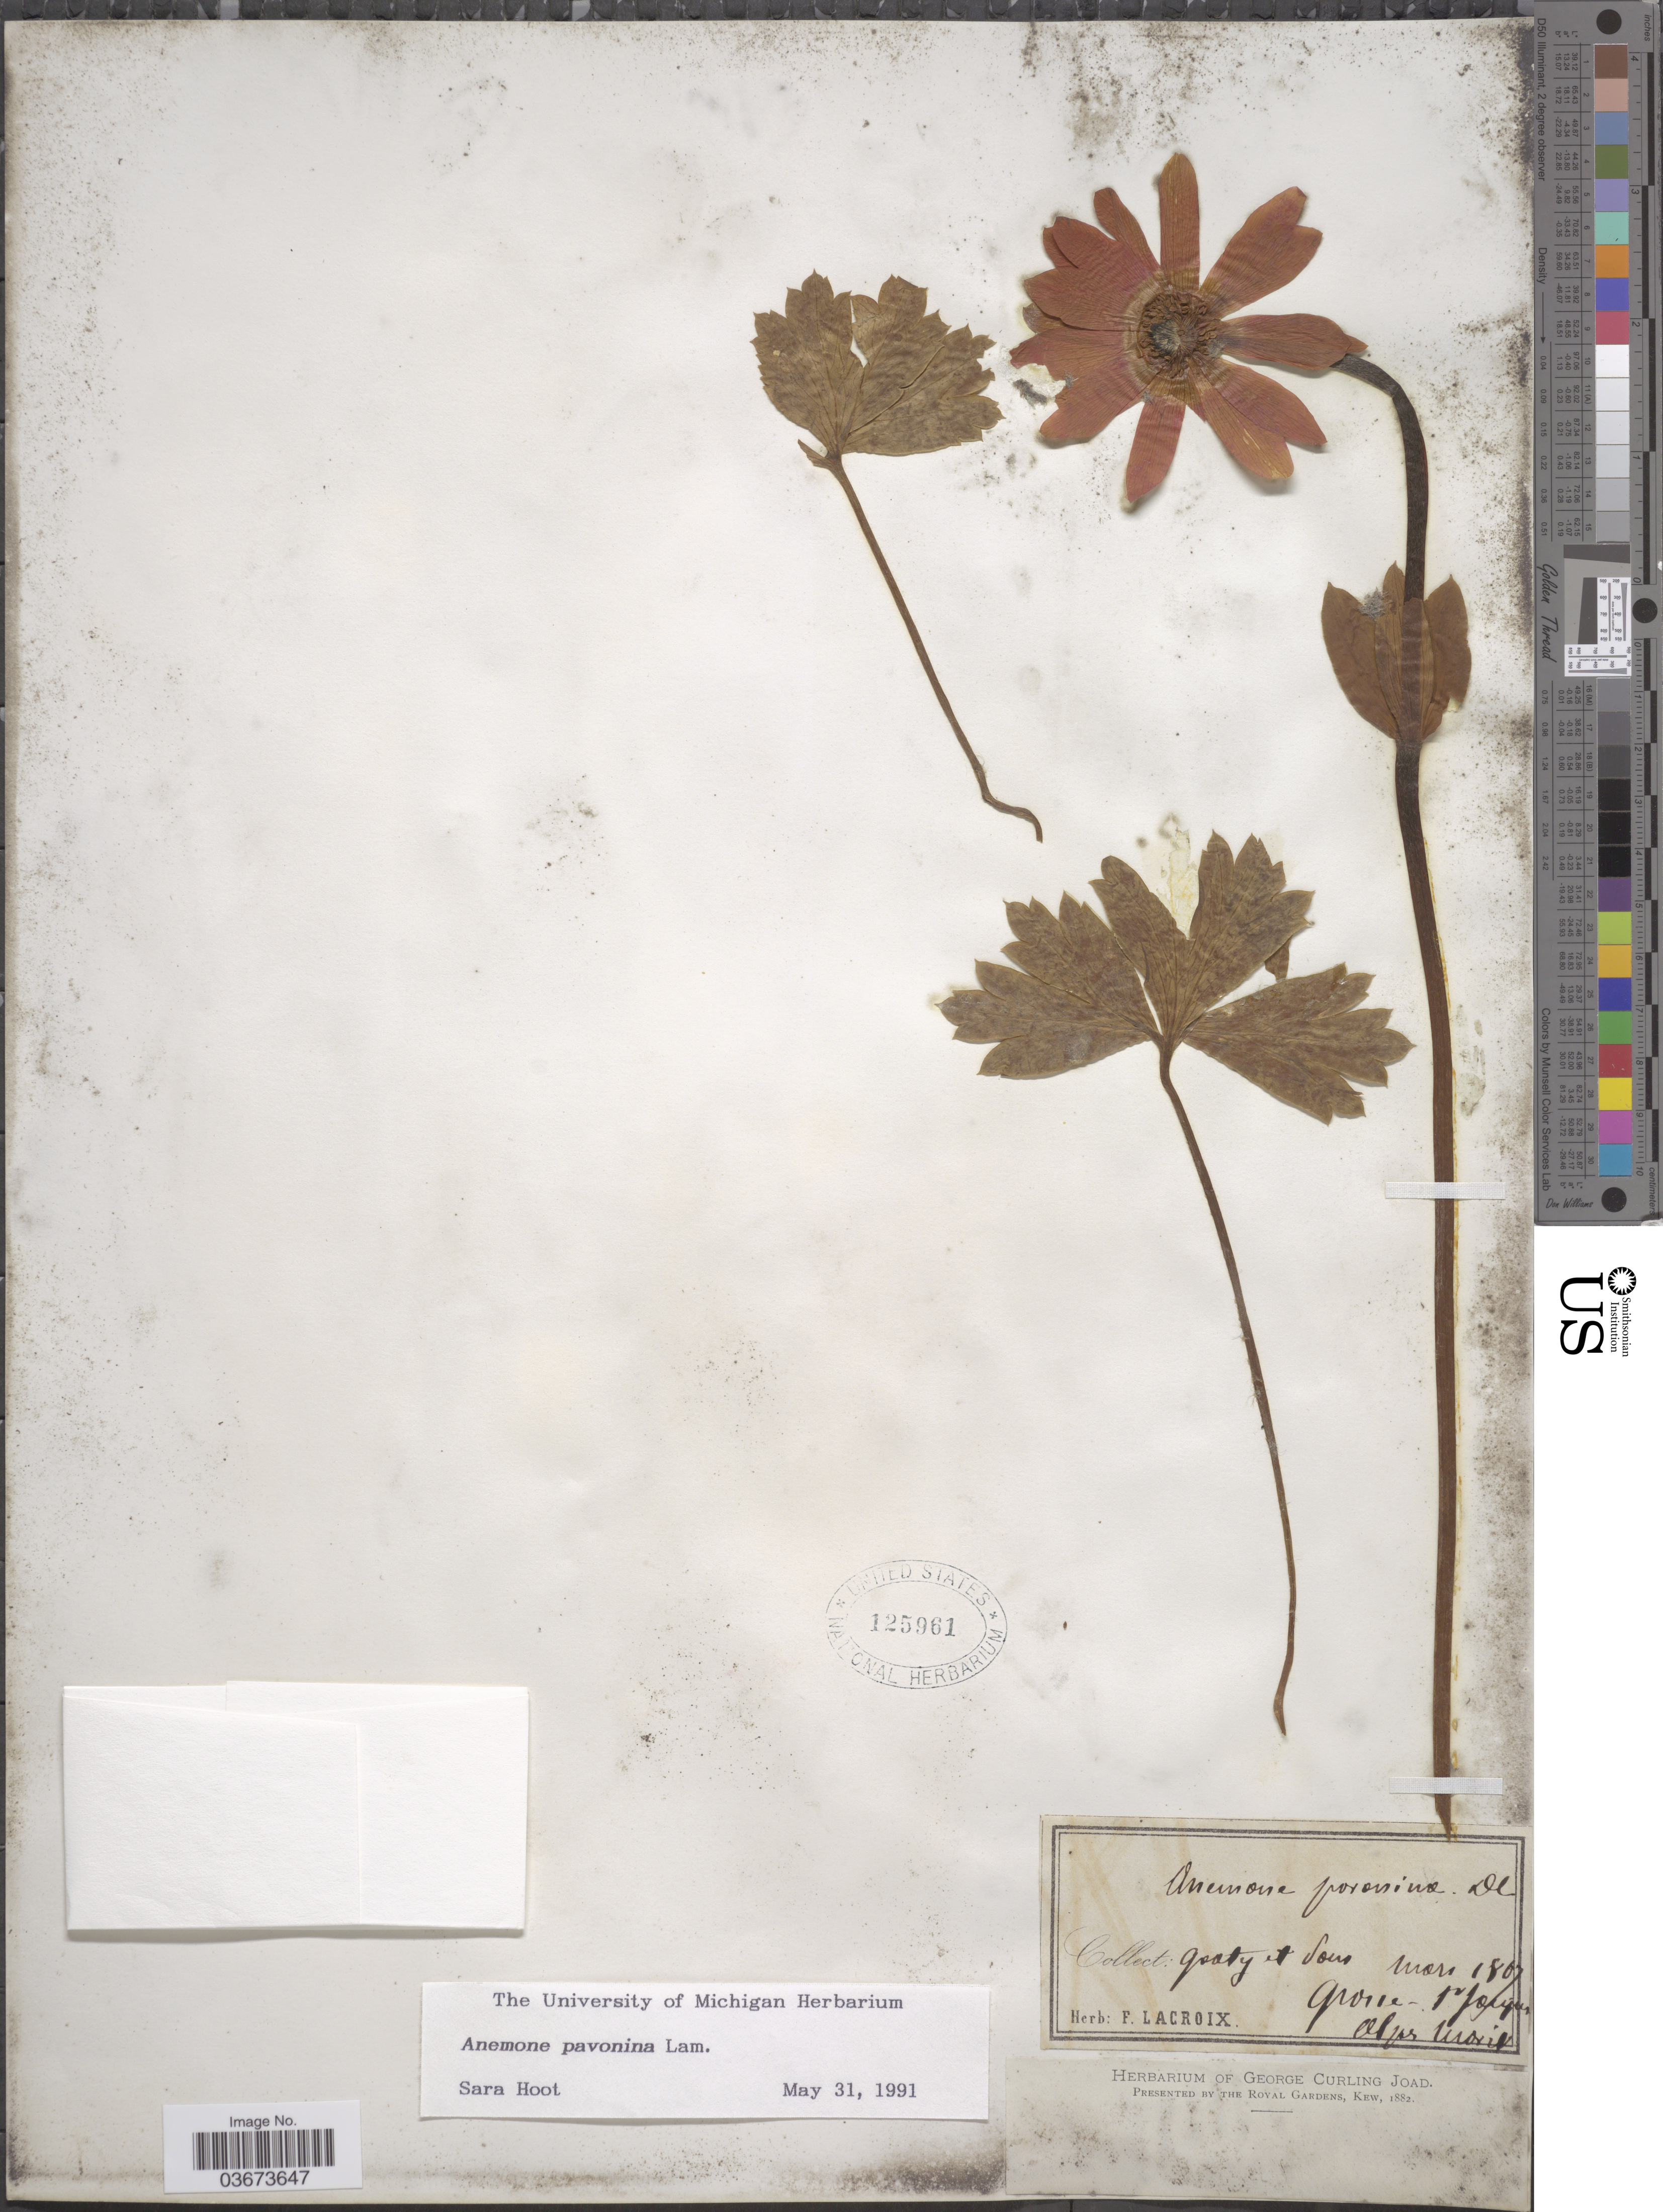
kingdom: Plantae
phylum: Tracheophyta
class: Magnoliopsida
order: Ranunculales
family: Ranunculaceae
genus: Anemone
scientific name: Anemone pavonina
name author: Lam.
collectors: ex herb. F. Lacroix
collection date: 1807-03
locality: Gsaty [interpreted] it [interpreted] Sous. Grone - p Jokigen. [interpreted] Alps Urorie [interpreted].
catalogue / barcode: US 125961